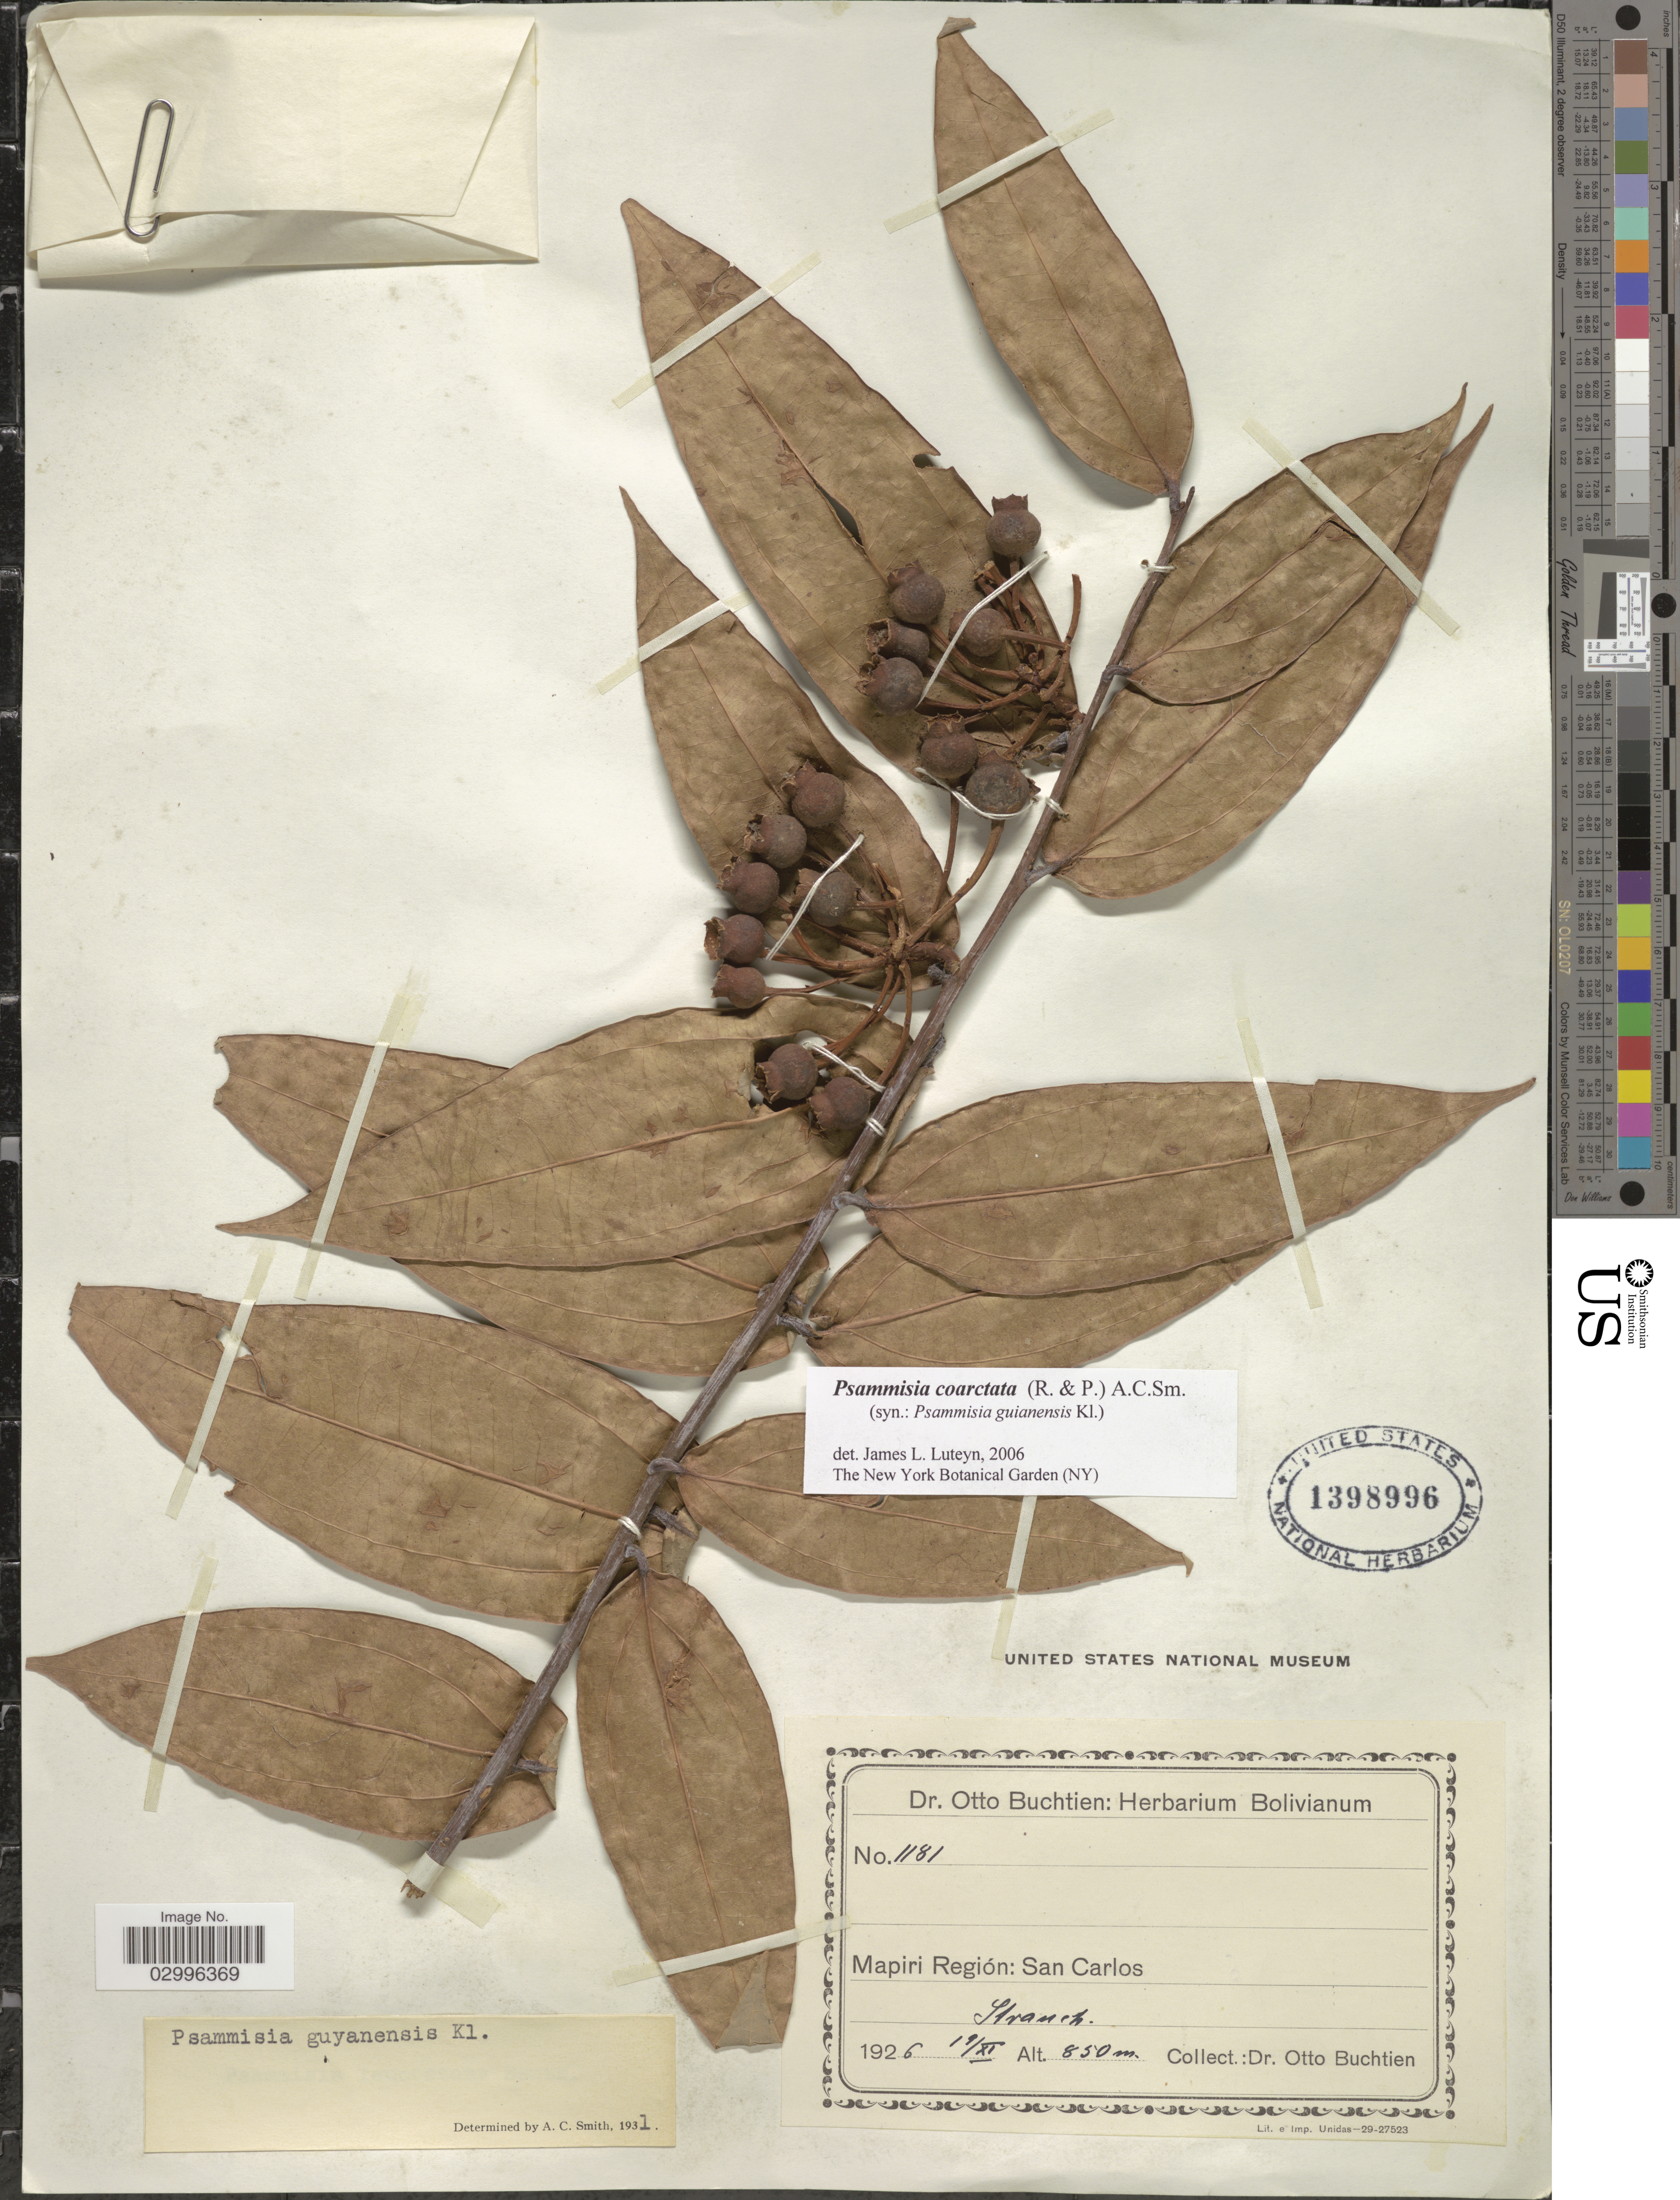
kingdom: Plantae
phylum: Tracheophyta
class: Magnoliopsida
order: Ericales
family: Ericaceae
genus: Psammisia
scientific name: Psammisia coarctata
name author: (Ruiz & Pav.) A.C. Sm.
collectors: O. Buchtien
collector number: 1181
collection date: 1926-11-19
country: Bolivia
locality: Mapiri Región: San Carlos.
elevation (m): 850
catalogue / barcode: US 1398996